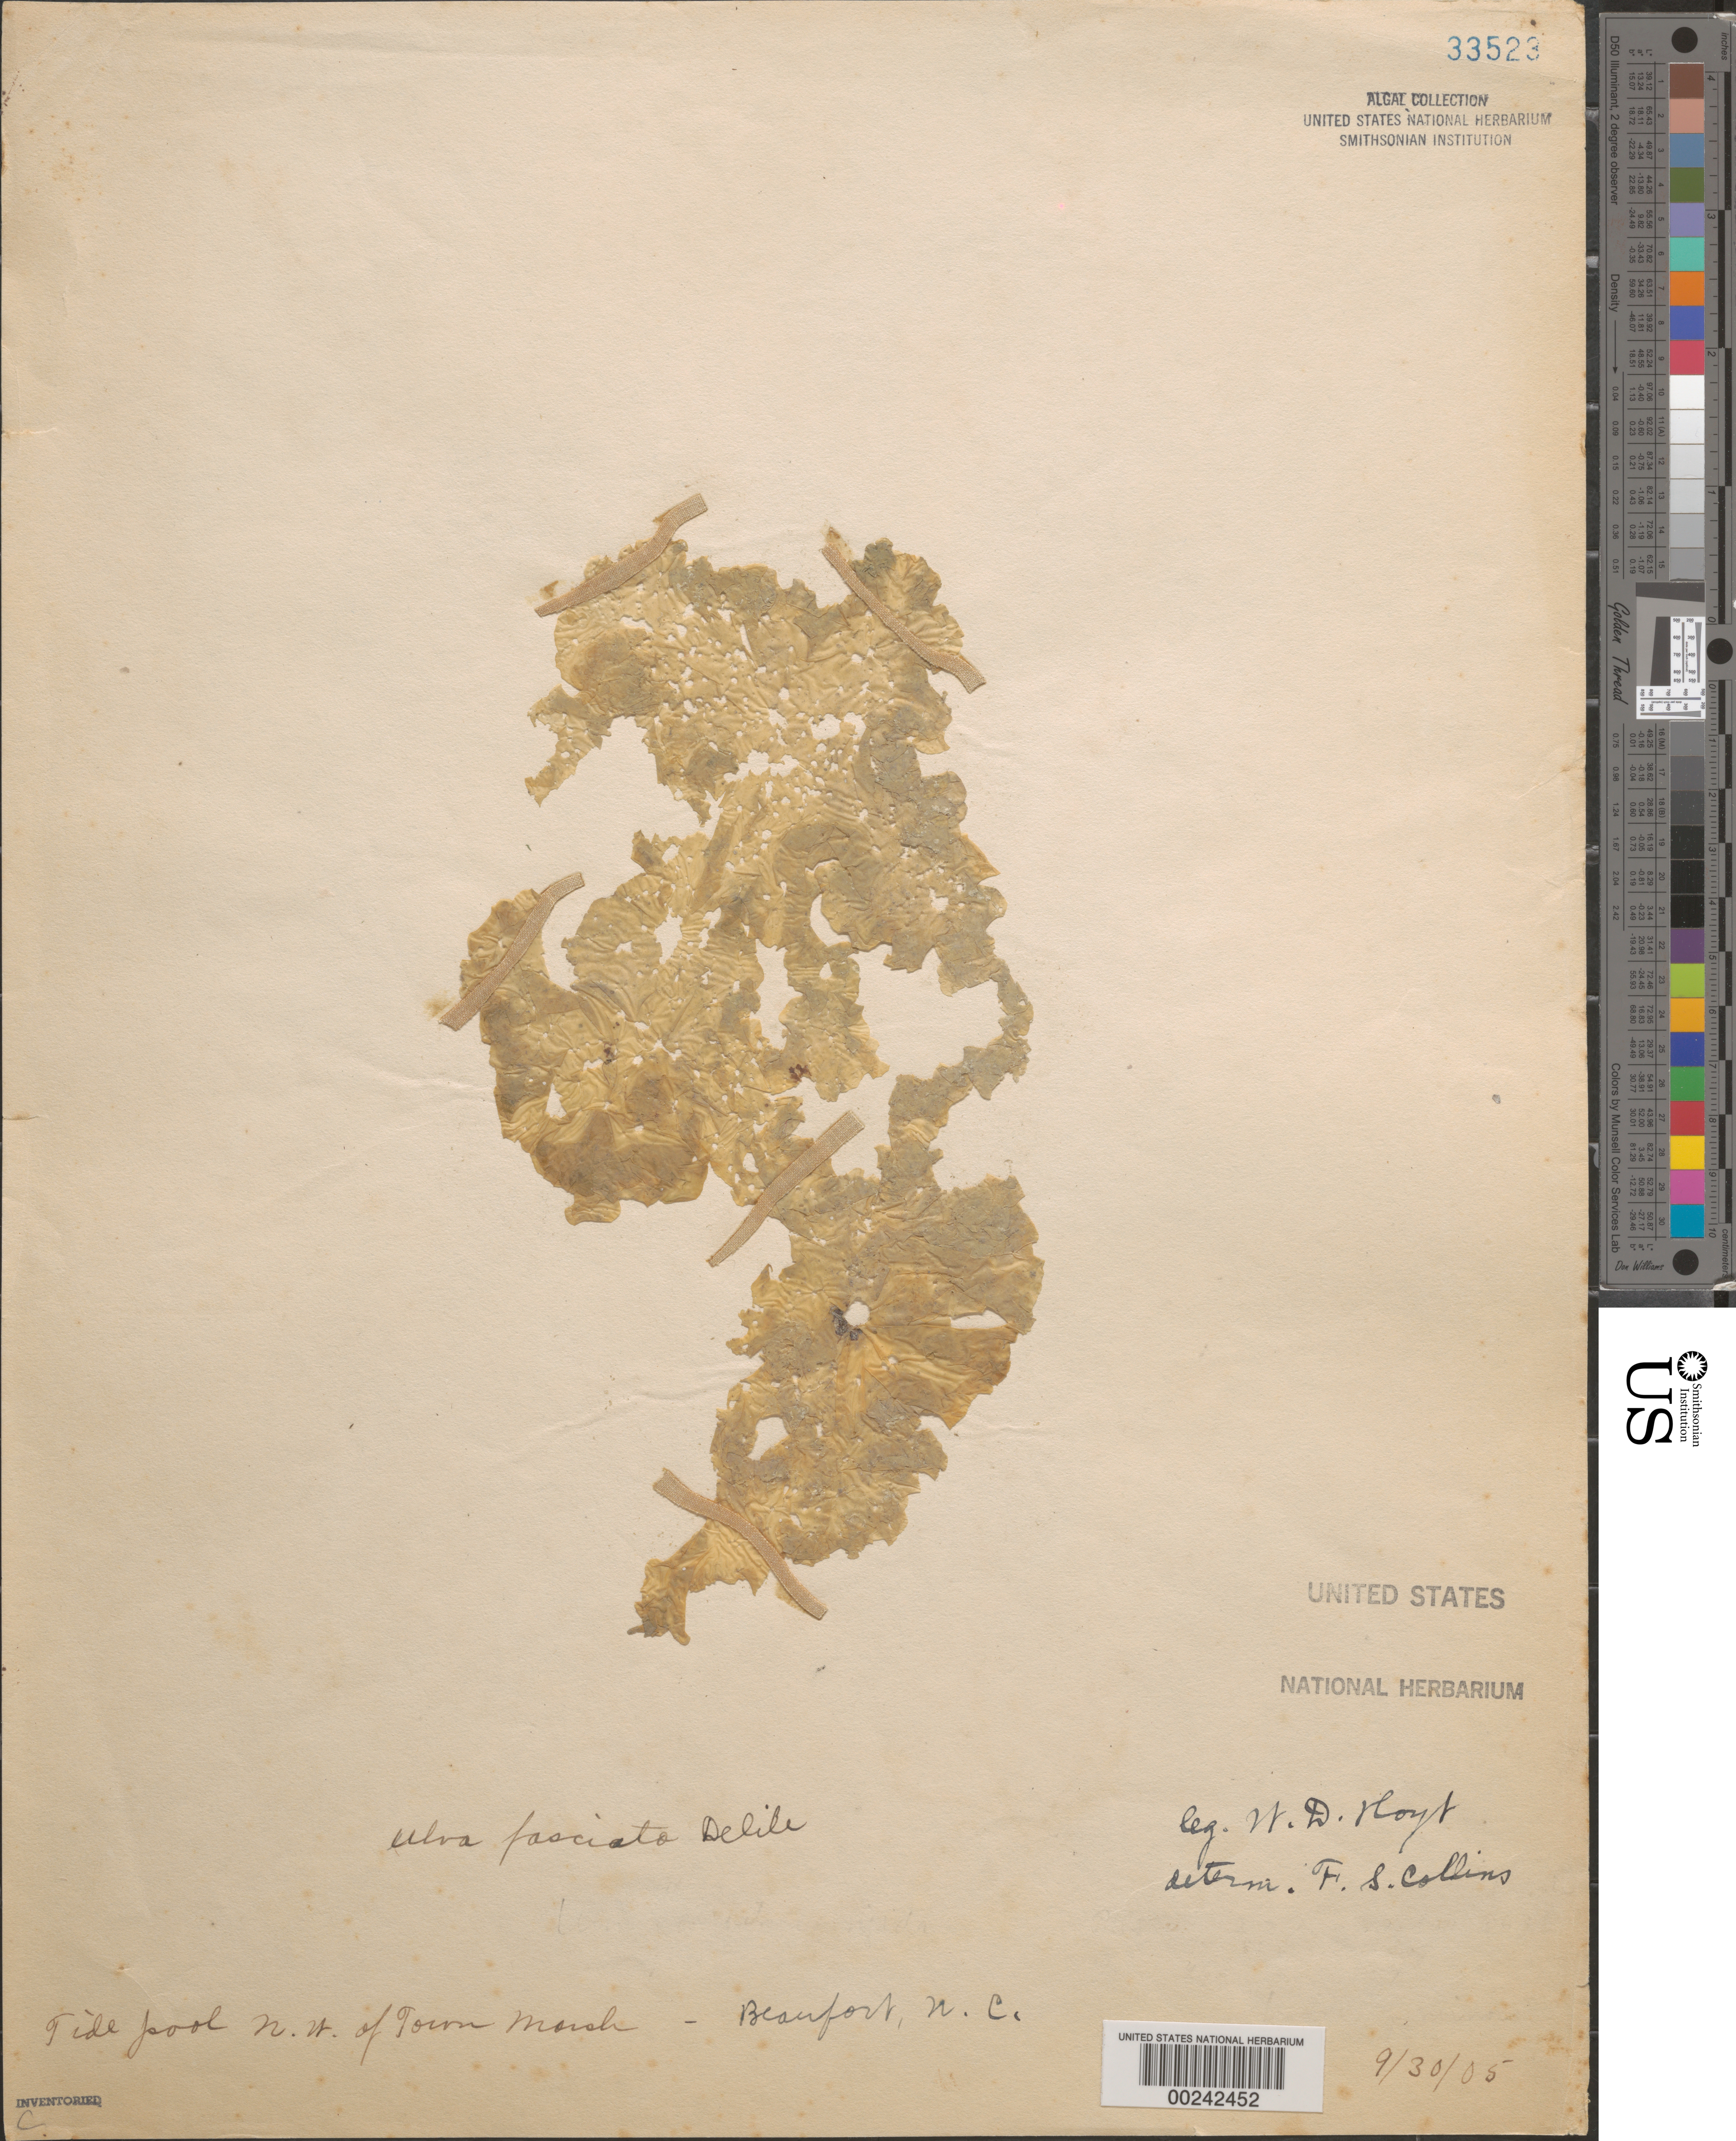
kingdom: Plantae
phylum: Chlorophyta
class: Ulvophyceae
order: Ulvales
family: Ulvaceae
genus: Ulva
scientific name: Ulva lactuca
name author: L.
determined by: Algae name updating Project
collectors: W. D. Hoyt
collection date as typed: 30 Sep 1905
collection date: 1905-09-30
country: United States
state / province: North Carolina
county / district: Carteret County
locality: Beaufort, northwest of town marsh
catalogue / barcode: US 33523